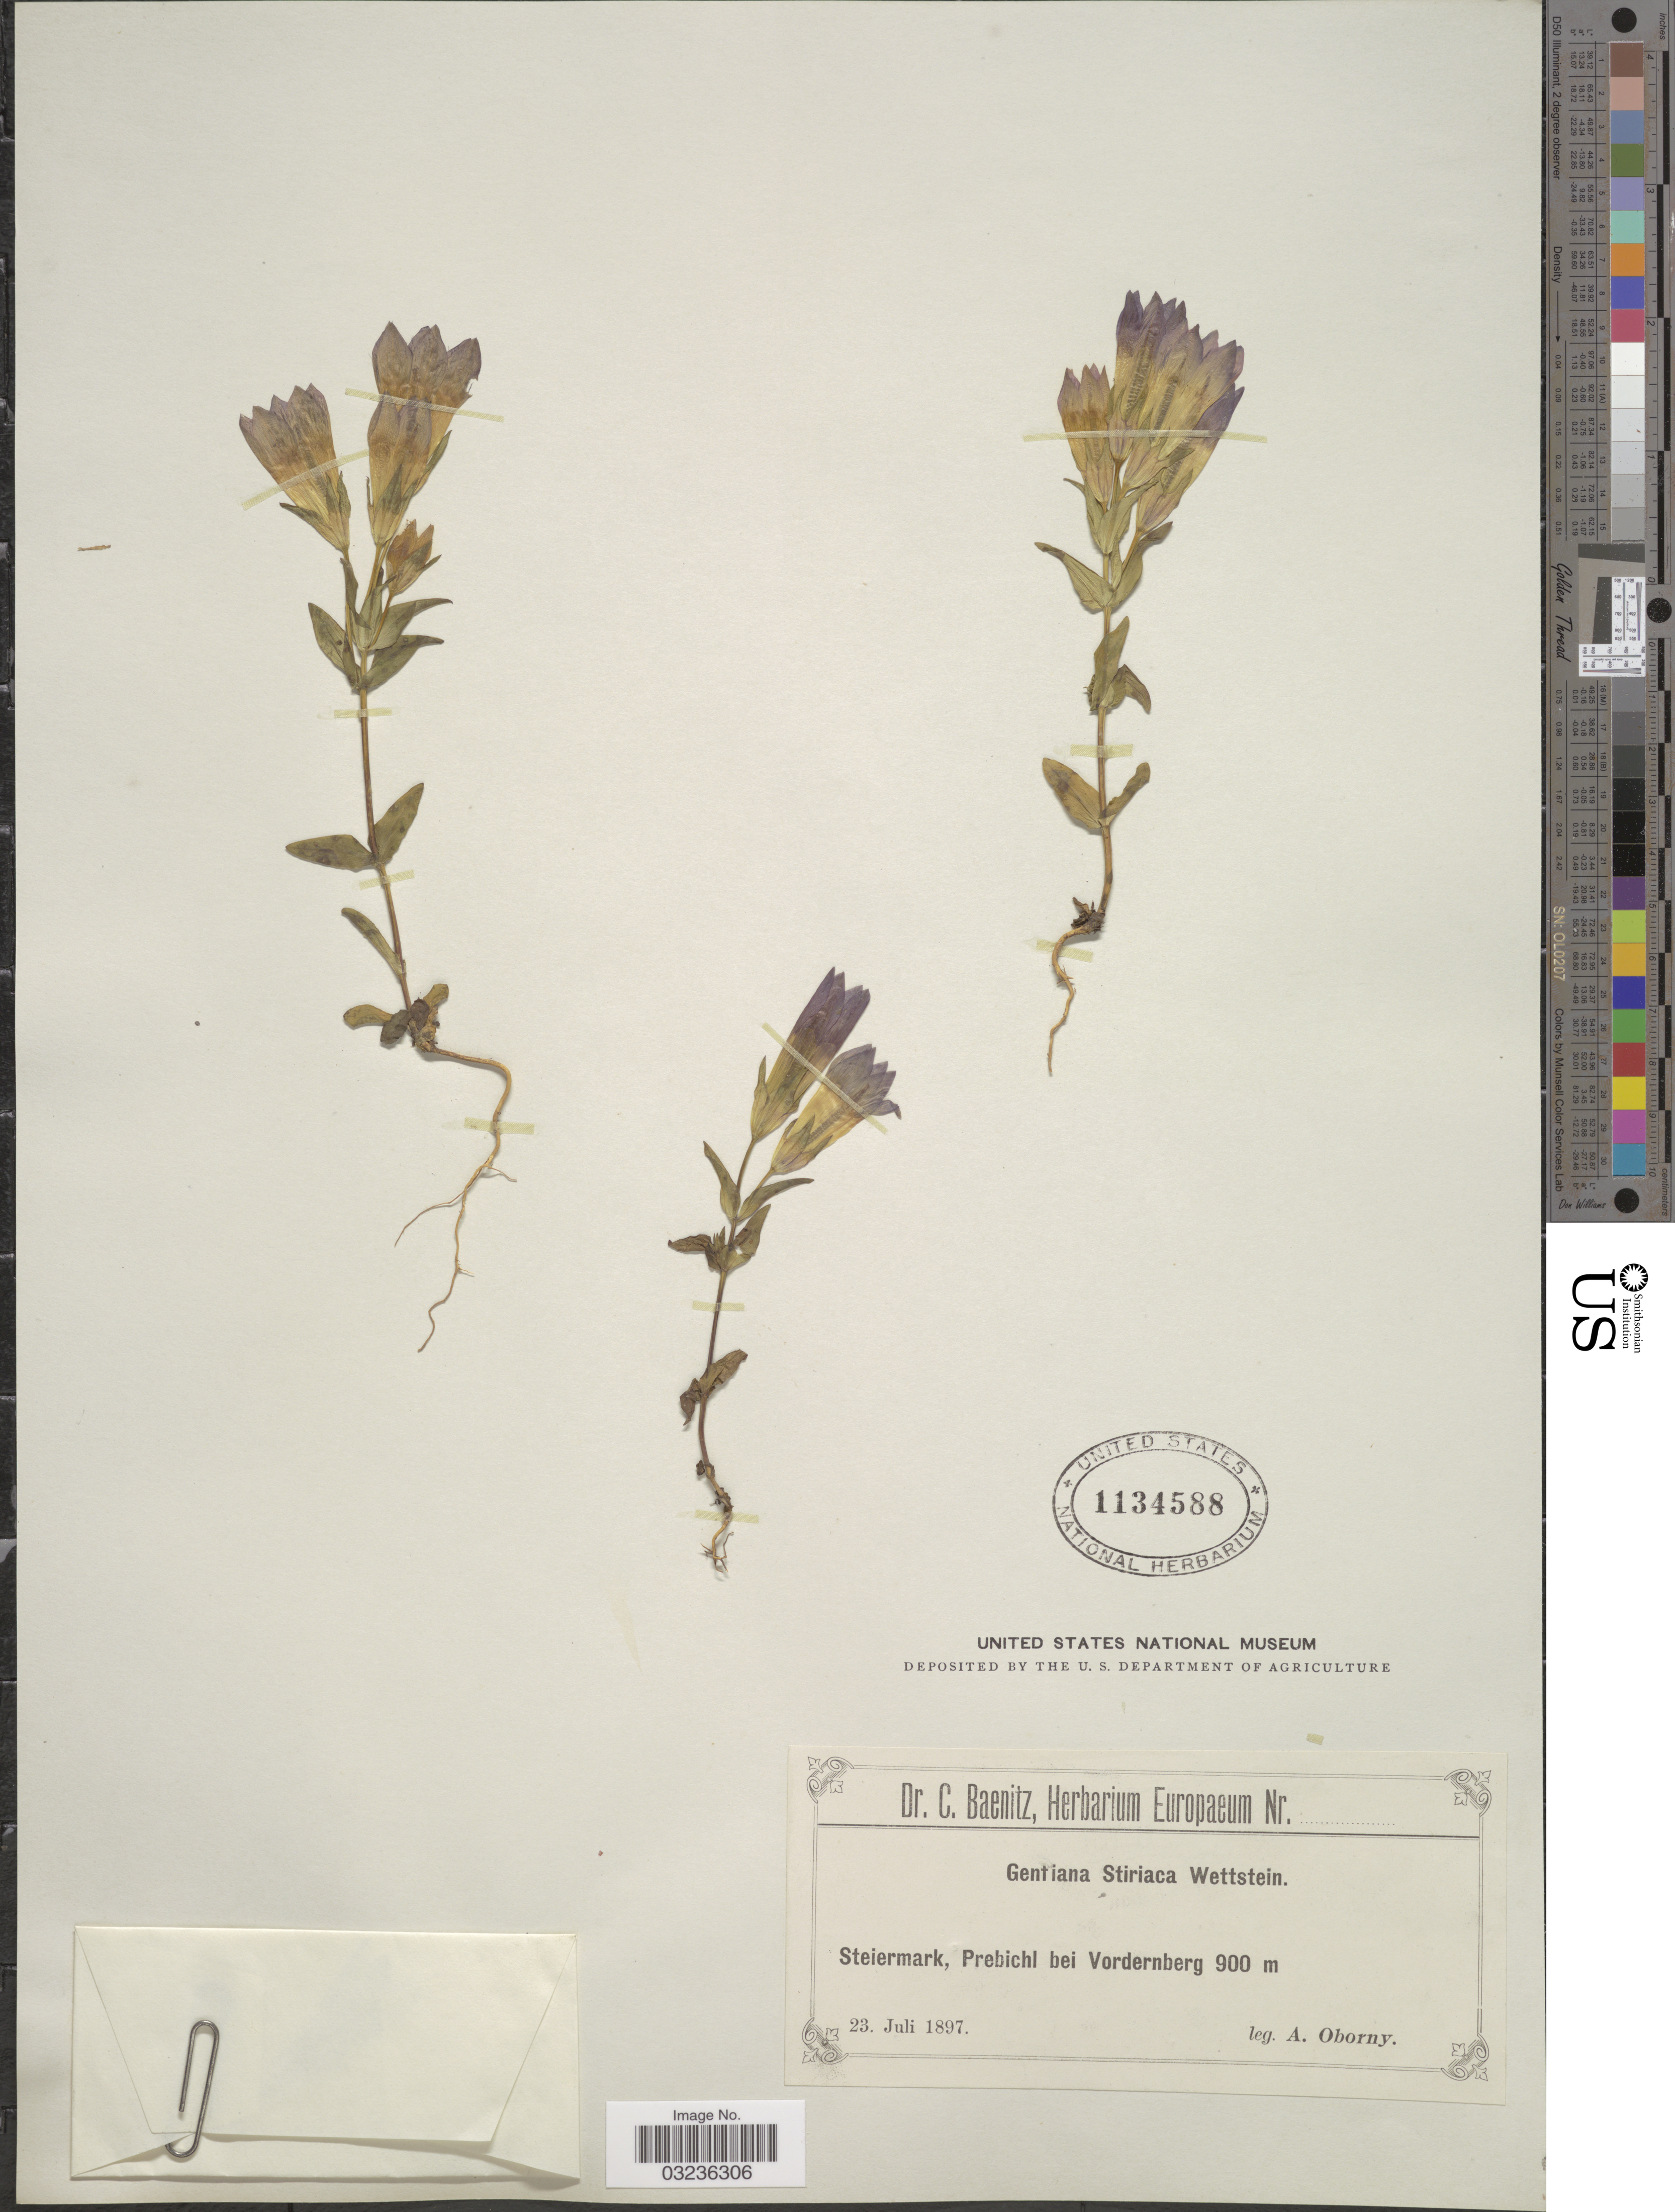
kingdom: Plantae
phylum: Tracheophyta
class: Magnoliopsida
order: Gentianales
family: Gentianaceae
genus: Gentiana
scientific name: Gentiana stiriaca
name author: Wettst.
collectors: A. Oborny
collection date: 1897-07-23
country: Austria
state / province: Steiermark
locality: Prebichl bei Vordernberg.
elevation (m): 900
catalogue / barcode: US 1134588